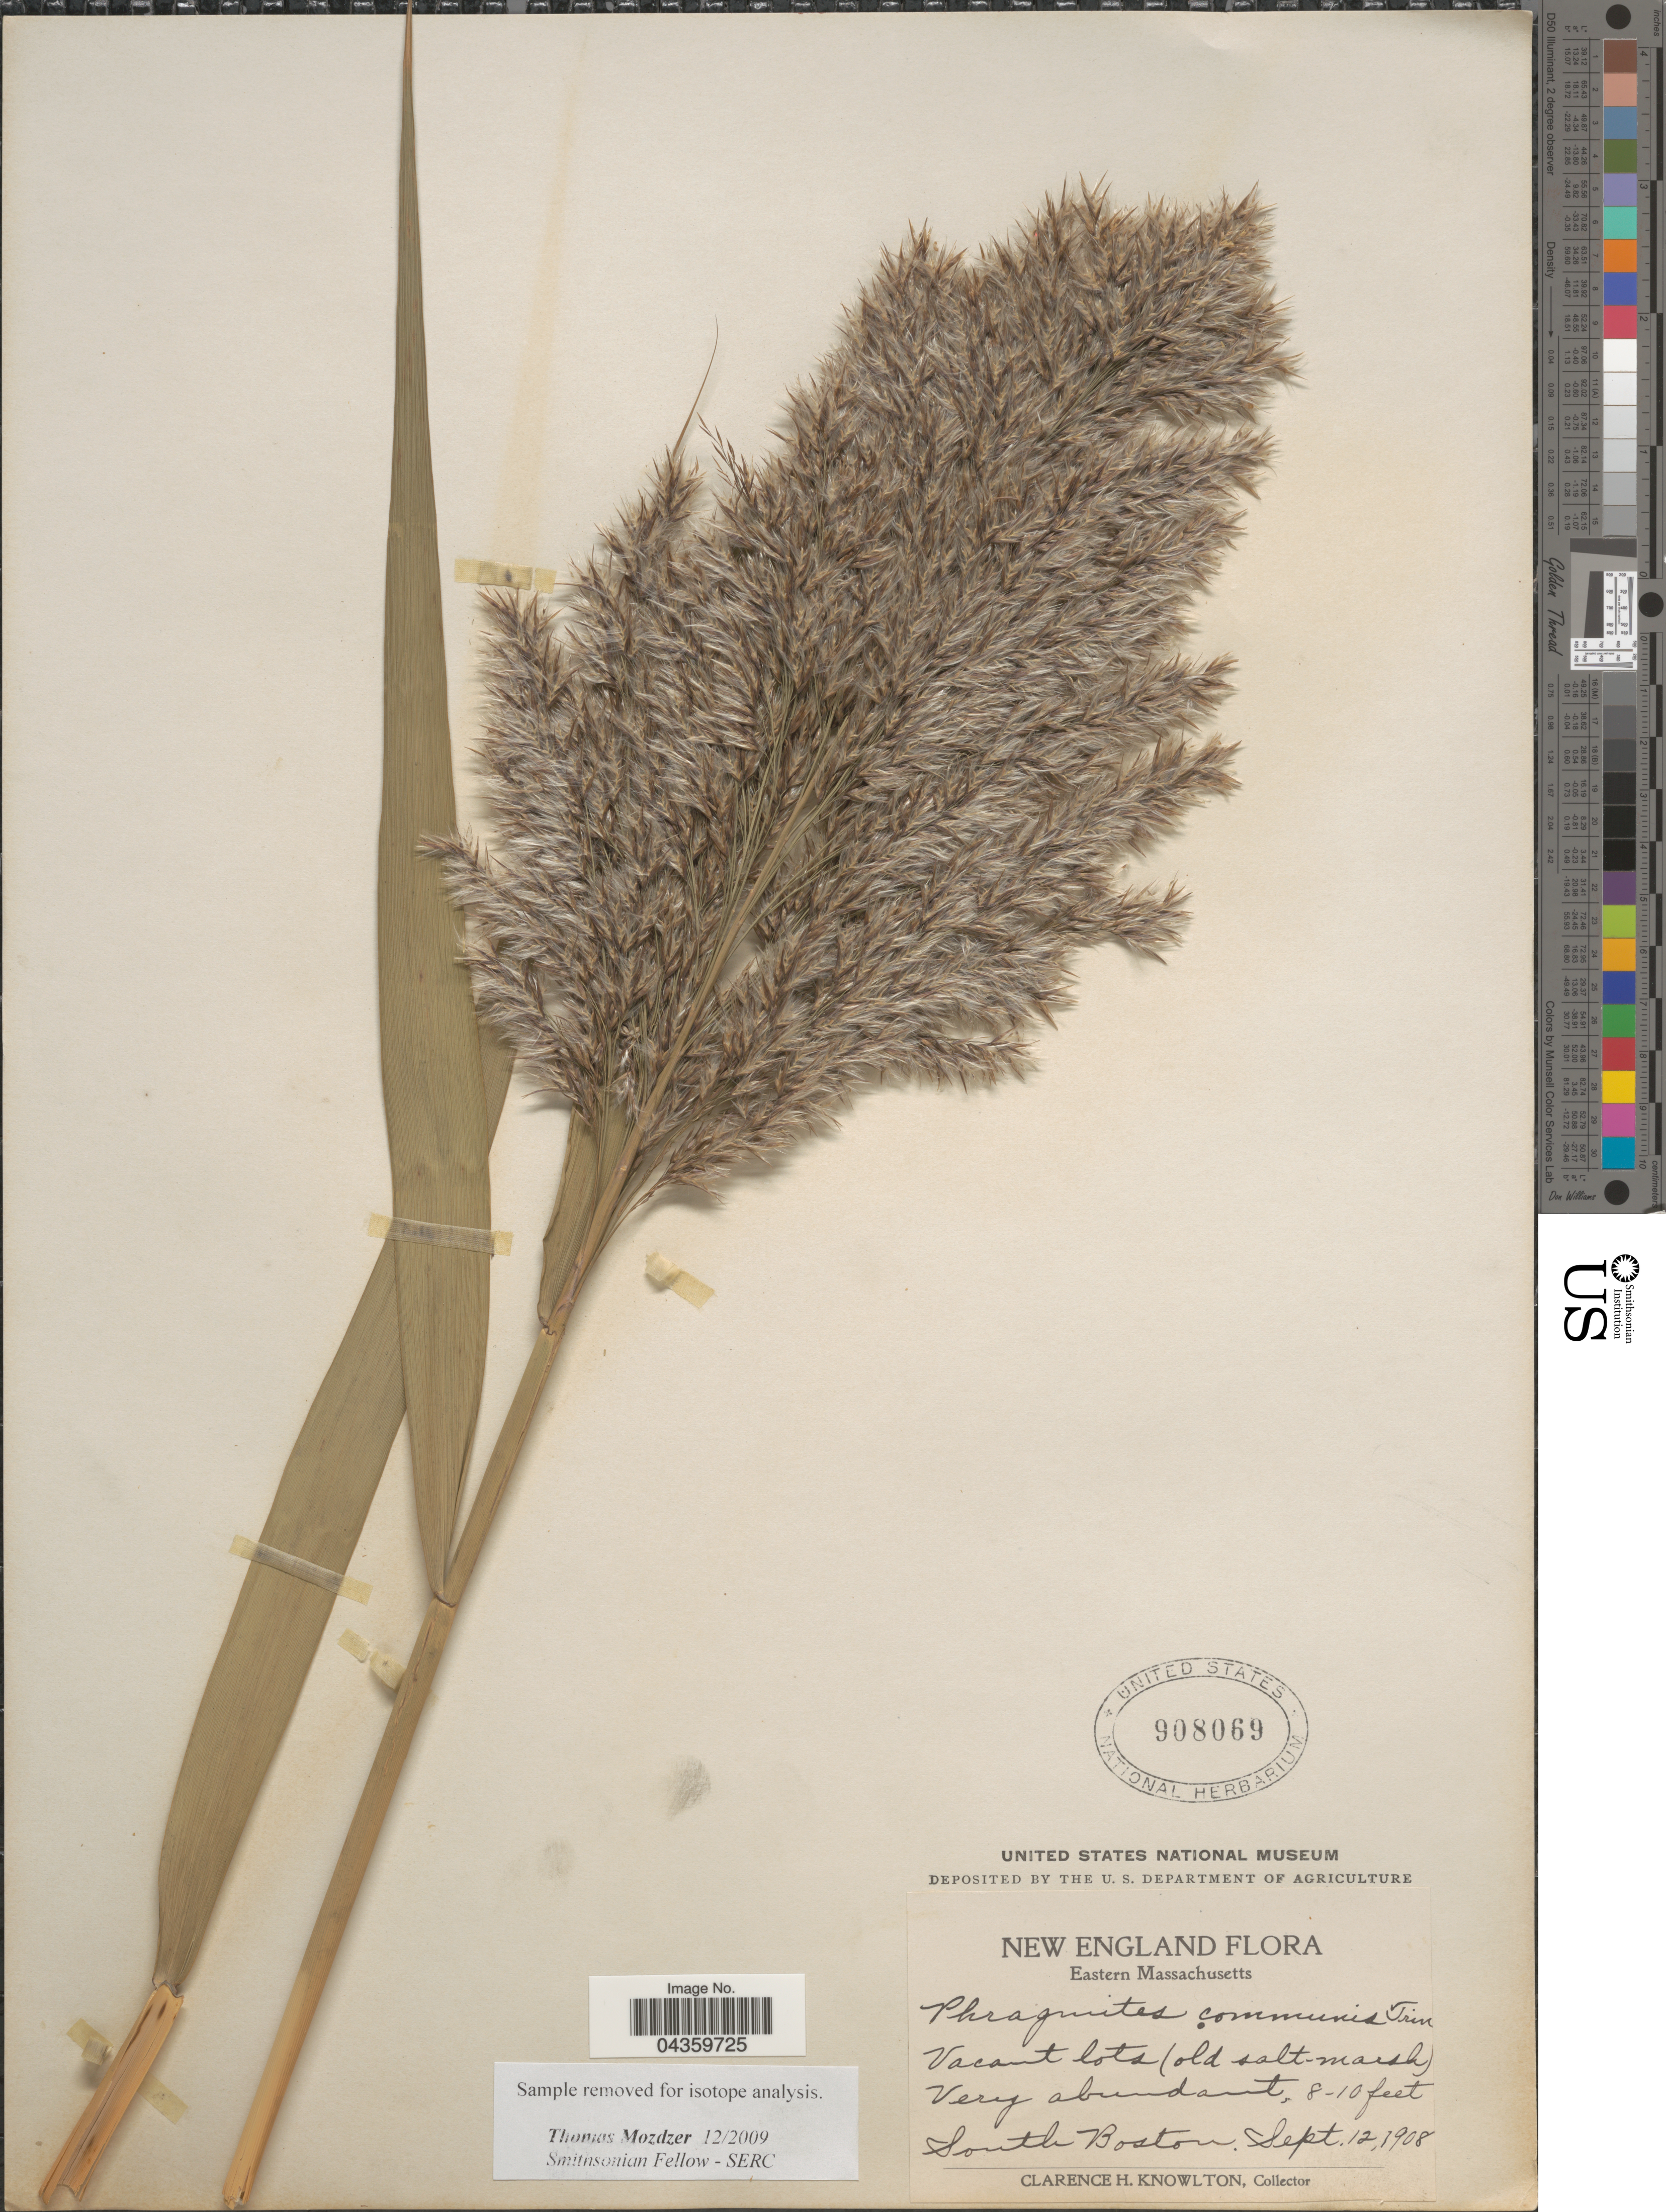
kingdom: Plantae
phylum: Tracheophyta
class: Liliopsida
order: Poales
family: Poaceae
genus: Phragmites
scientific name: Phragmites australis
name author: (Cav.) Trin. ex Steud.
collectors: C. H. Knowlton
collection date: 1908-09-12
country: United States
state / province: Massachusetts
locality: New England. Eastern Massachusetts. Vacant lots. South Boston.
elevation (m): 2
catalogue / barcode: US 908069